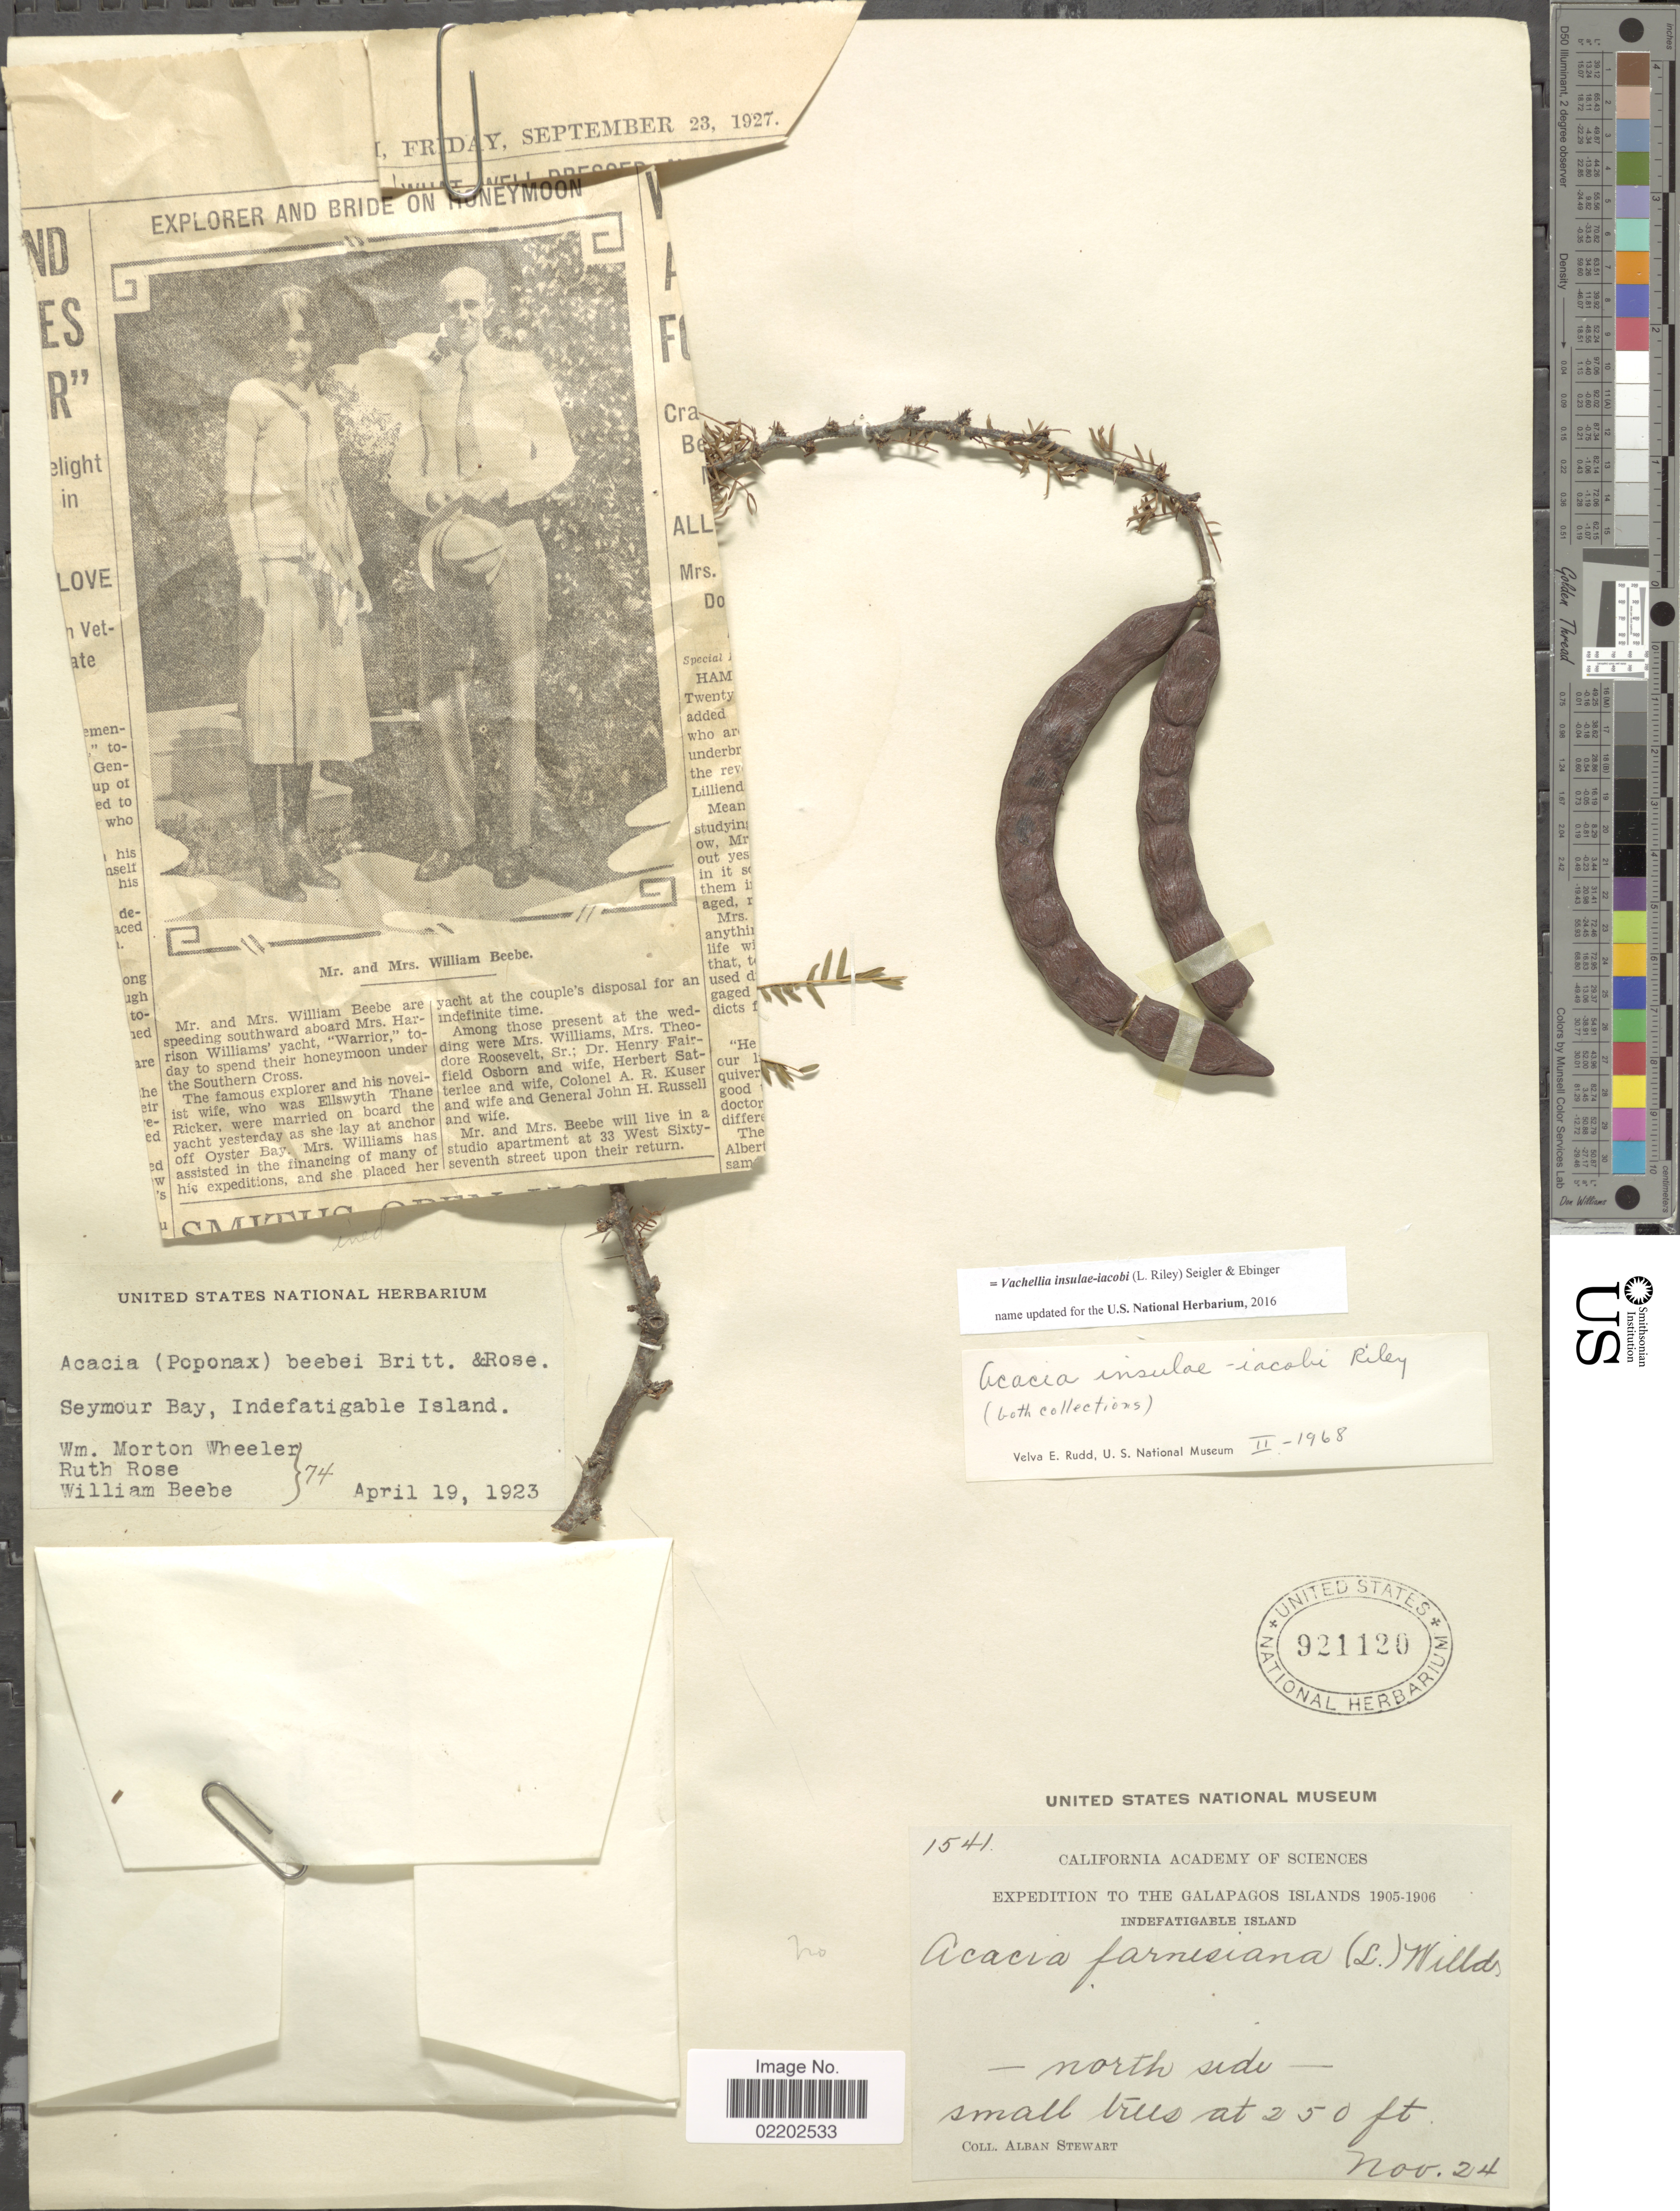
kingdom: Plantae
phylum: Tracheophyta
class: Magnoliopsida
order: Fabales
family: Fabaceae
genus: Vachellia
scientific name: Vachellia insulae-iacobi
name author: (Riley) Seigler & Ebinger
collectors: A. Stewart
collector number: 1541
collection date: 1905-11-24/1906-11-24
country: Ecuador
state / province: Colón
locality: Galapagos Islands, Indefatigable Island, north side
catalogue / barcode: US 921120